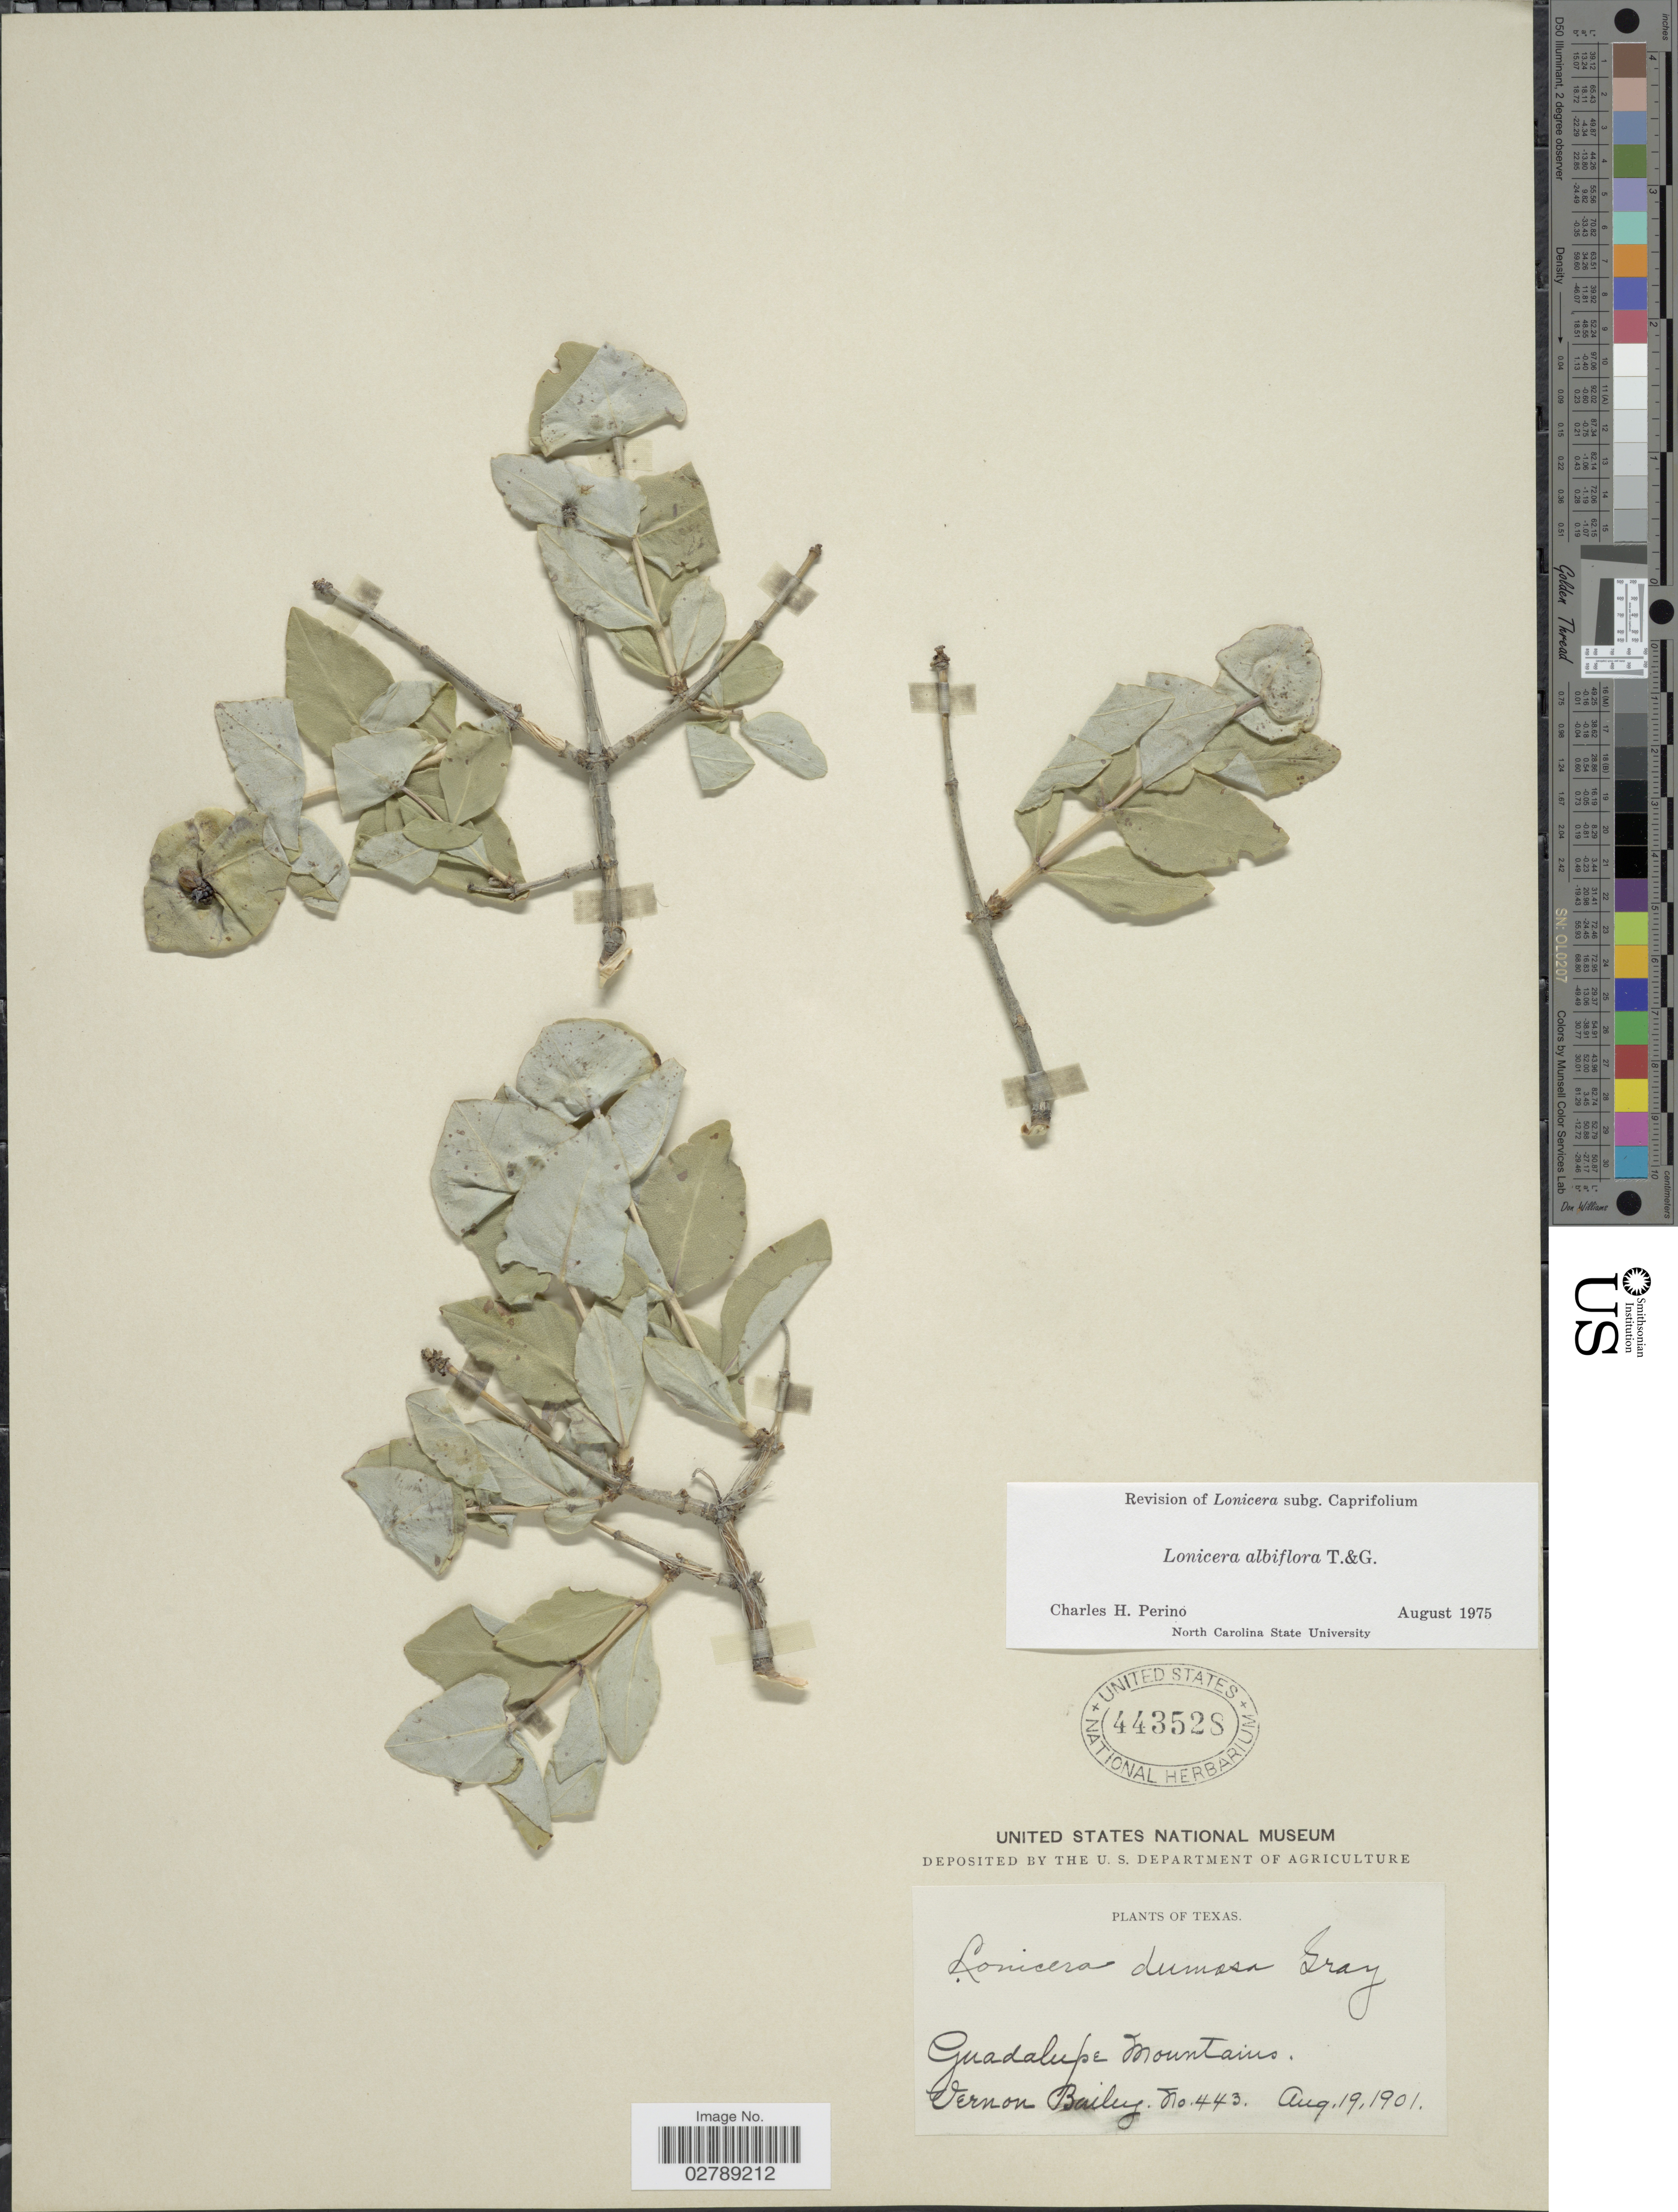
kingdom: Plantae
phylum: Tracheophyta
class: Magnoliopsida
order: Dipsacales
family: Caprifoliaceae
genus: Lonicera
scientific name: Lonicera dumosa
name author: A. Gray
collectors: V. O. Bailey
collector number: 443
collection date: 1901-08-19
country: United States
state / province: Texas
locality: Guadalupe Mountains.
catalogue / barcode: US 443528